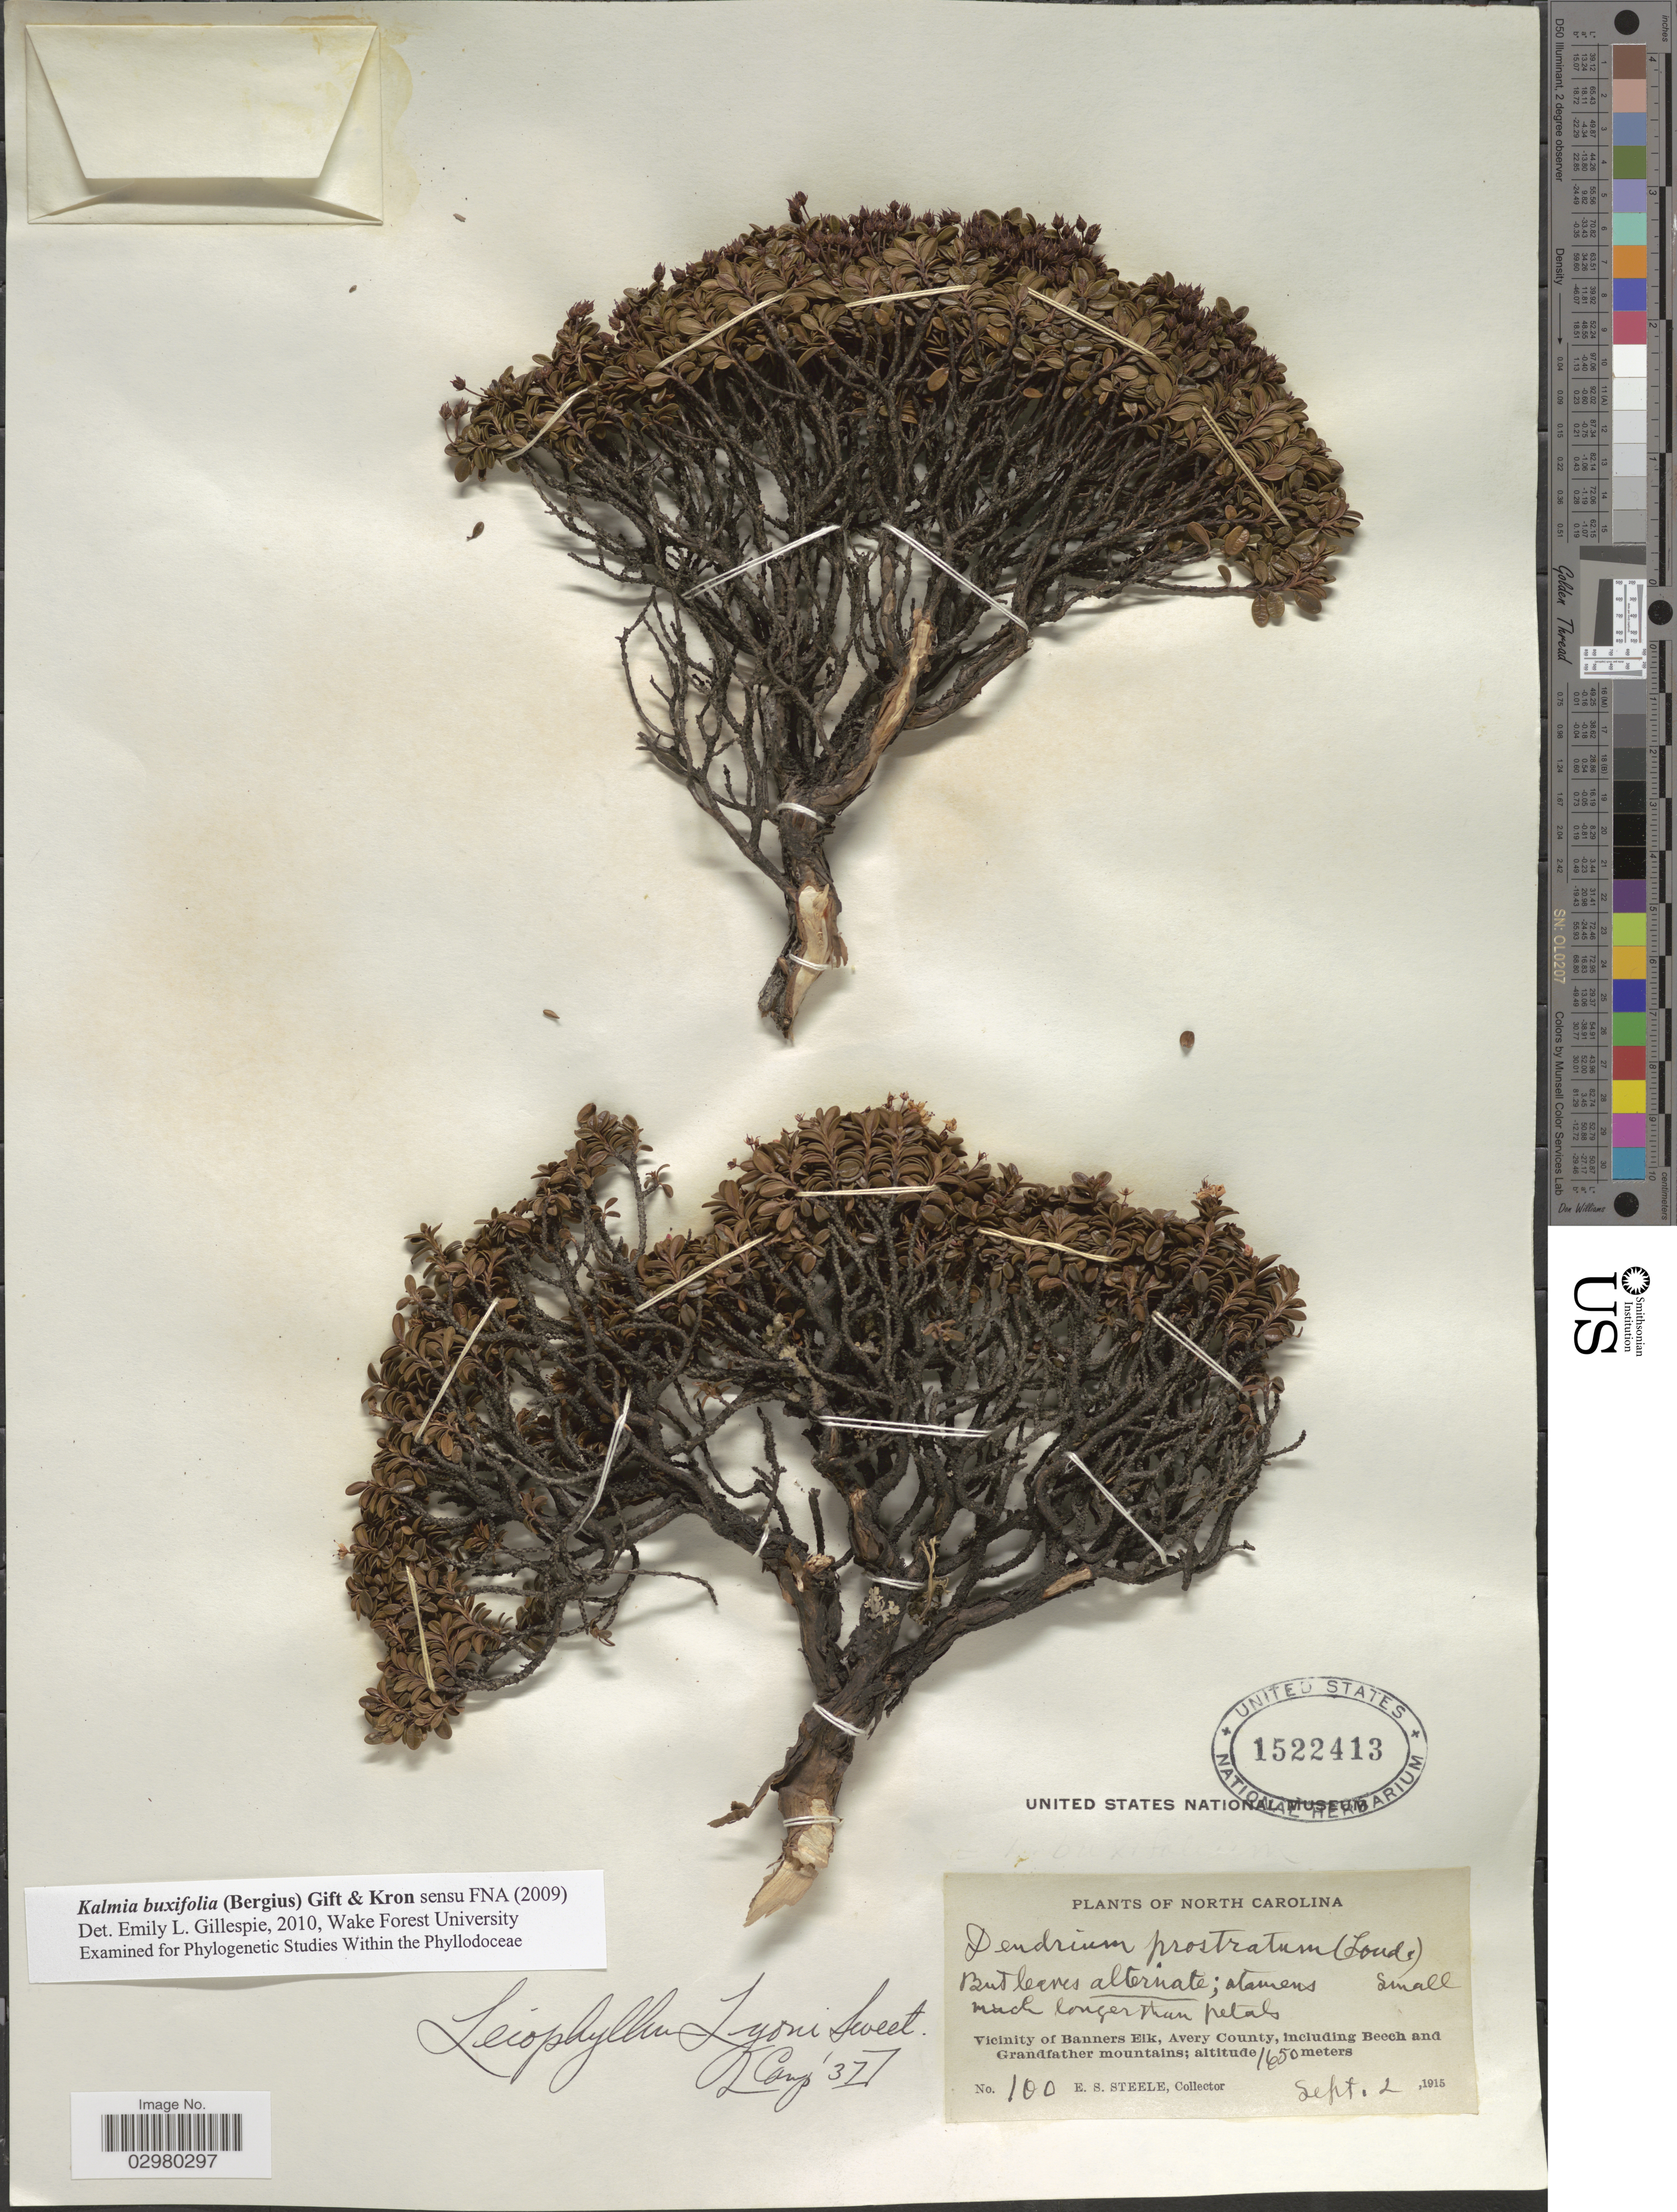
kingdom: Plantae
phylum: Tracheophyta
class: Magnoliopsida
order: Ericales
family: Ericaceae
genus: Leiophyllum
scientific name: Leiophyllum buxifolium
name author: (Bergius) Elliott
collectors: E. Steele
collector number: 100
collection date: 1915-09-02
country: United States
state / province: North Carolina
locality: Vicinity of Banners Elk, Avery County, including Beech and Grandfather mountains.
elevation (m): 1650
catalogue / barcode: US 1522413